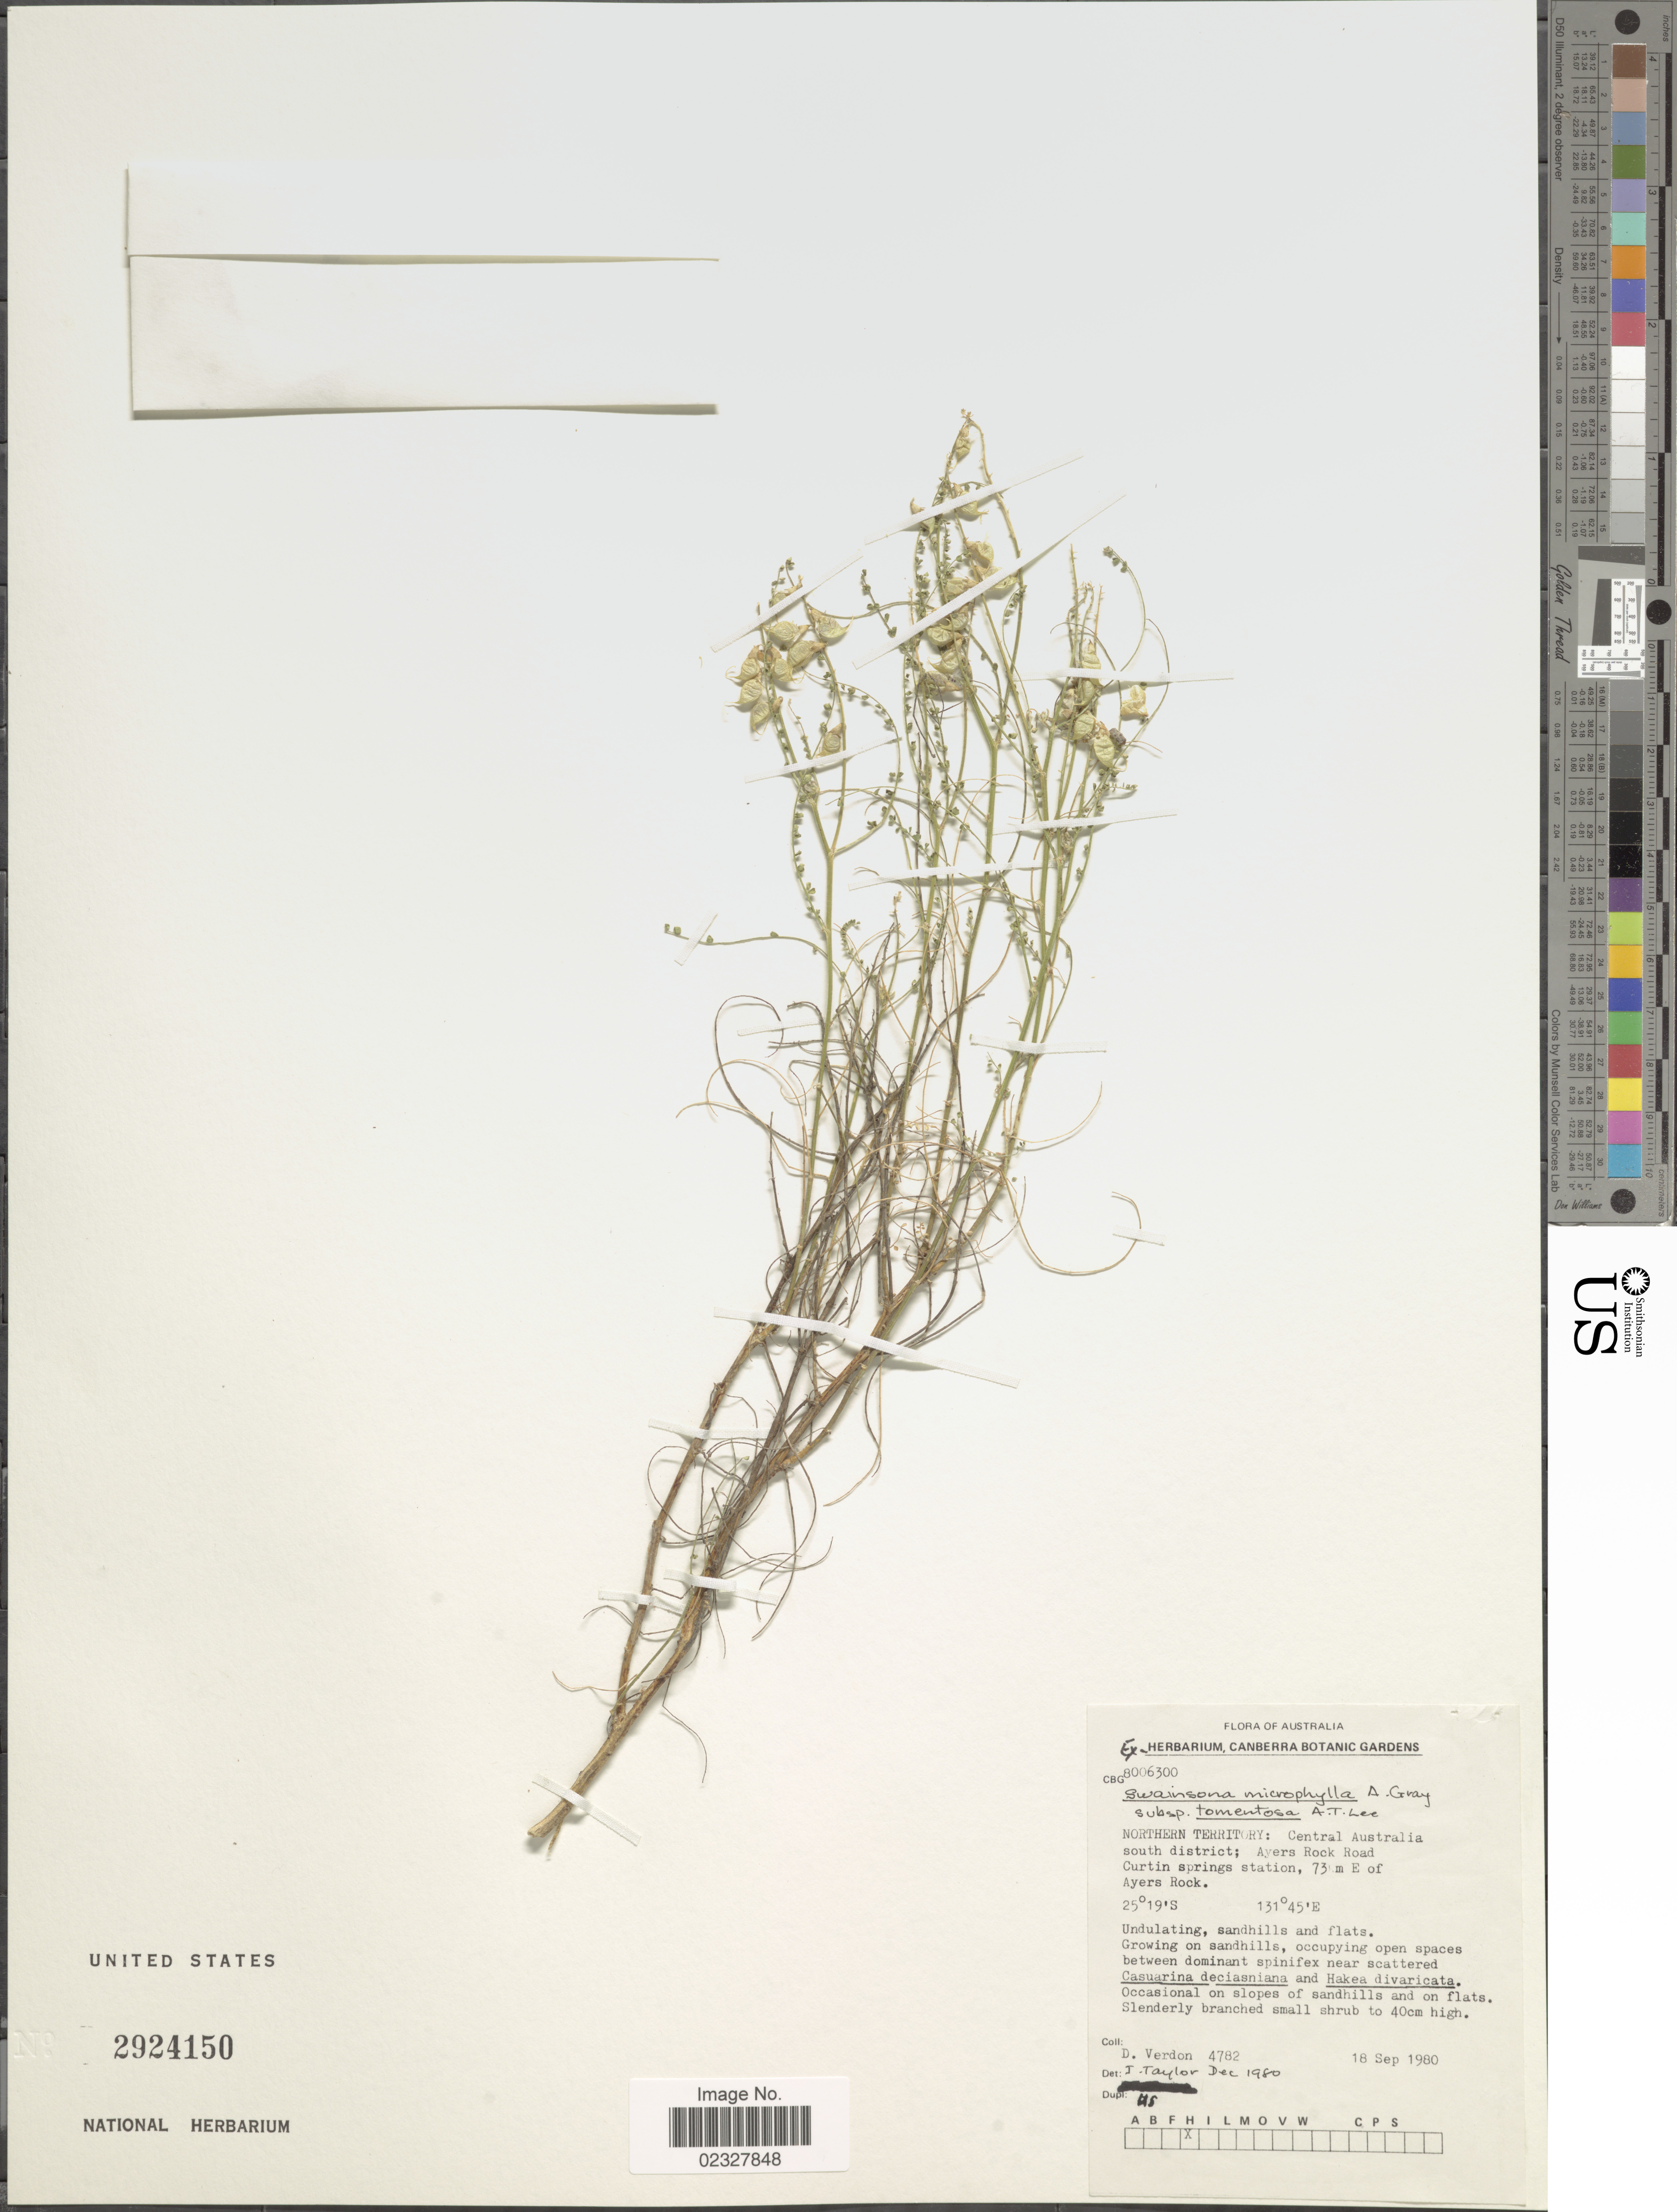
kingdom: Plantae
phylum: Tracheophyta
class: Magnoliopsida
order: Fabales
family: Fabaceae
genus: Swainsona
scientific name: Swainsona microphylla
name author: A. Gray in Wilkes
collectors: D. Verdon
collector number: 4782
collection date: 1980-09-18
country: Australia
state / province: Northern Territory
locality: Central Australia, south district; Ayers Rock Road Curtin springs Station, 73 m E of Ayers Rock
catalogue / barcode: US 2924150